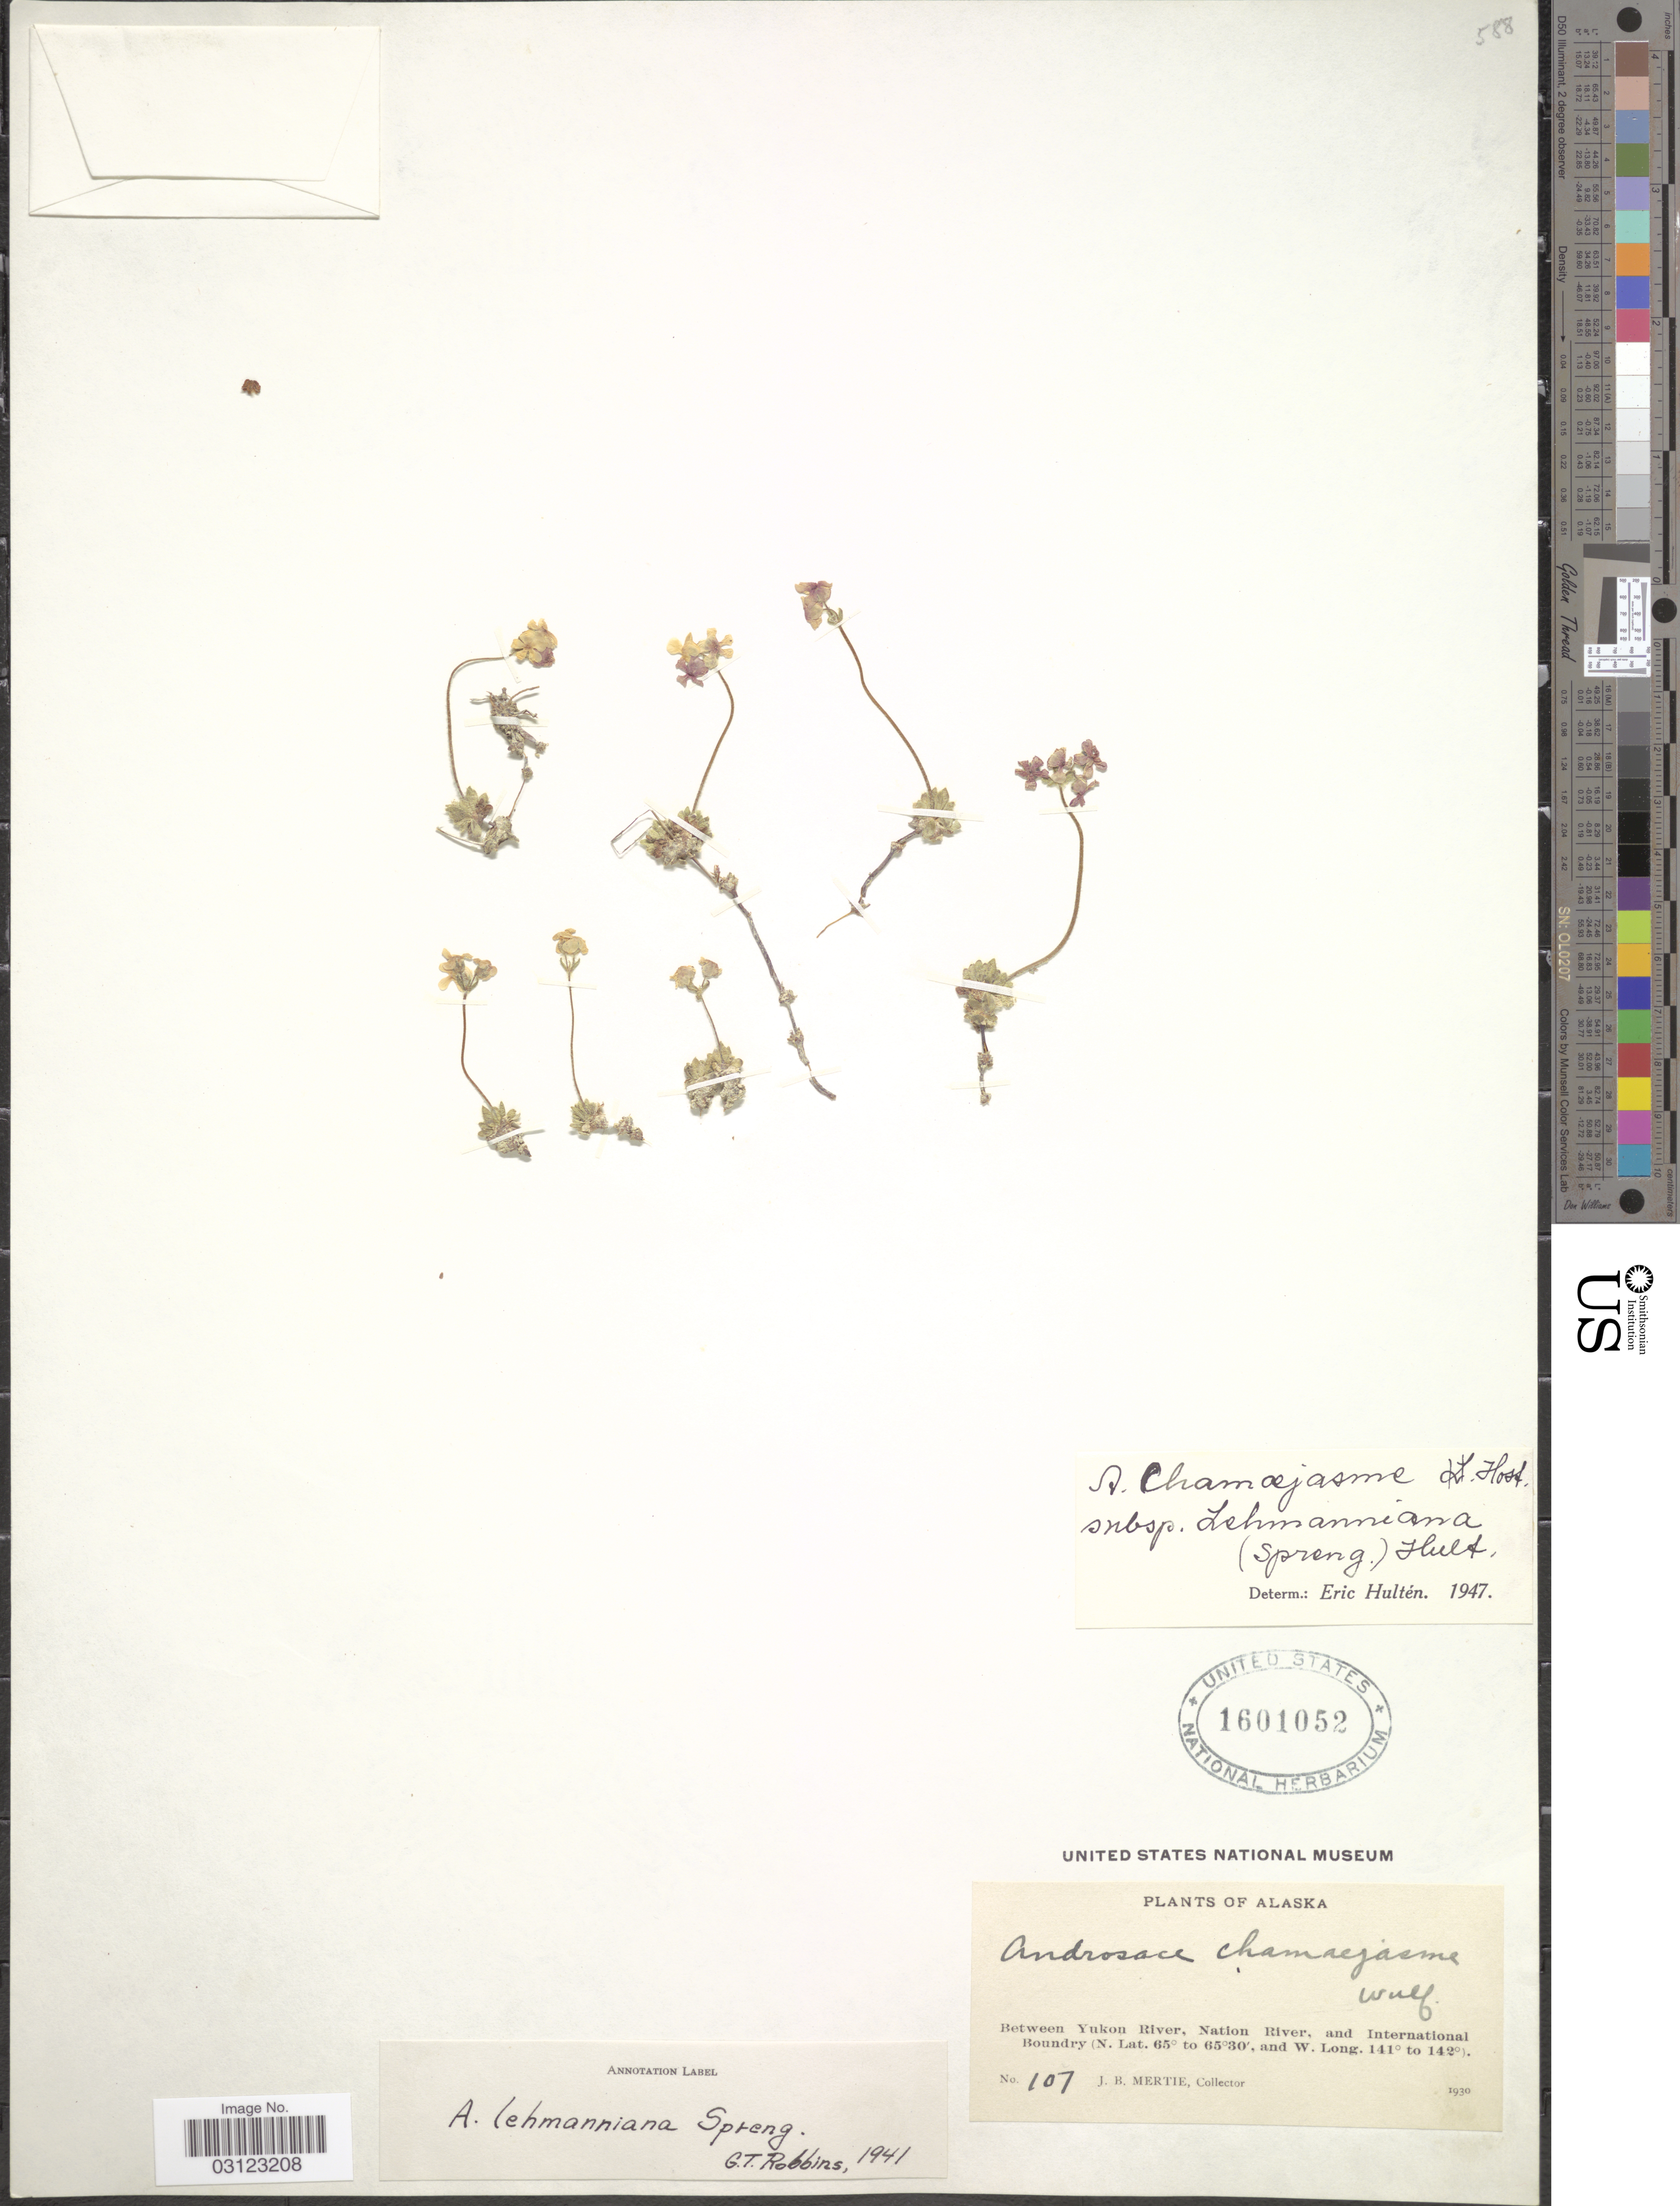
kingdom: Plantae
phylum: Tracheophyta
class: Magnoliopsida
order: Ericales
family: Primulaceae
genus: Androsace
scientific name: Androsace chamaejasme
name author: Wulfen ex Host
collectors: J. Mertie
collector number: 107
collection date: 1930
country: United States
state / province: Alaska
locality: Between Yukon River, Nation River, and International Boundary.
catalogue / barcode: US 1601052